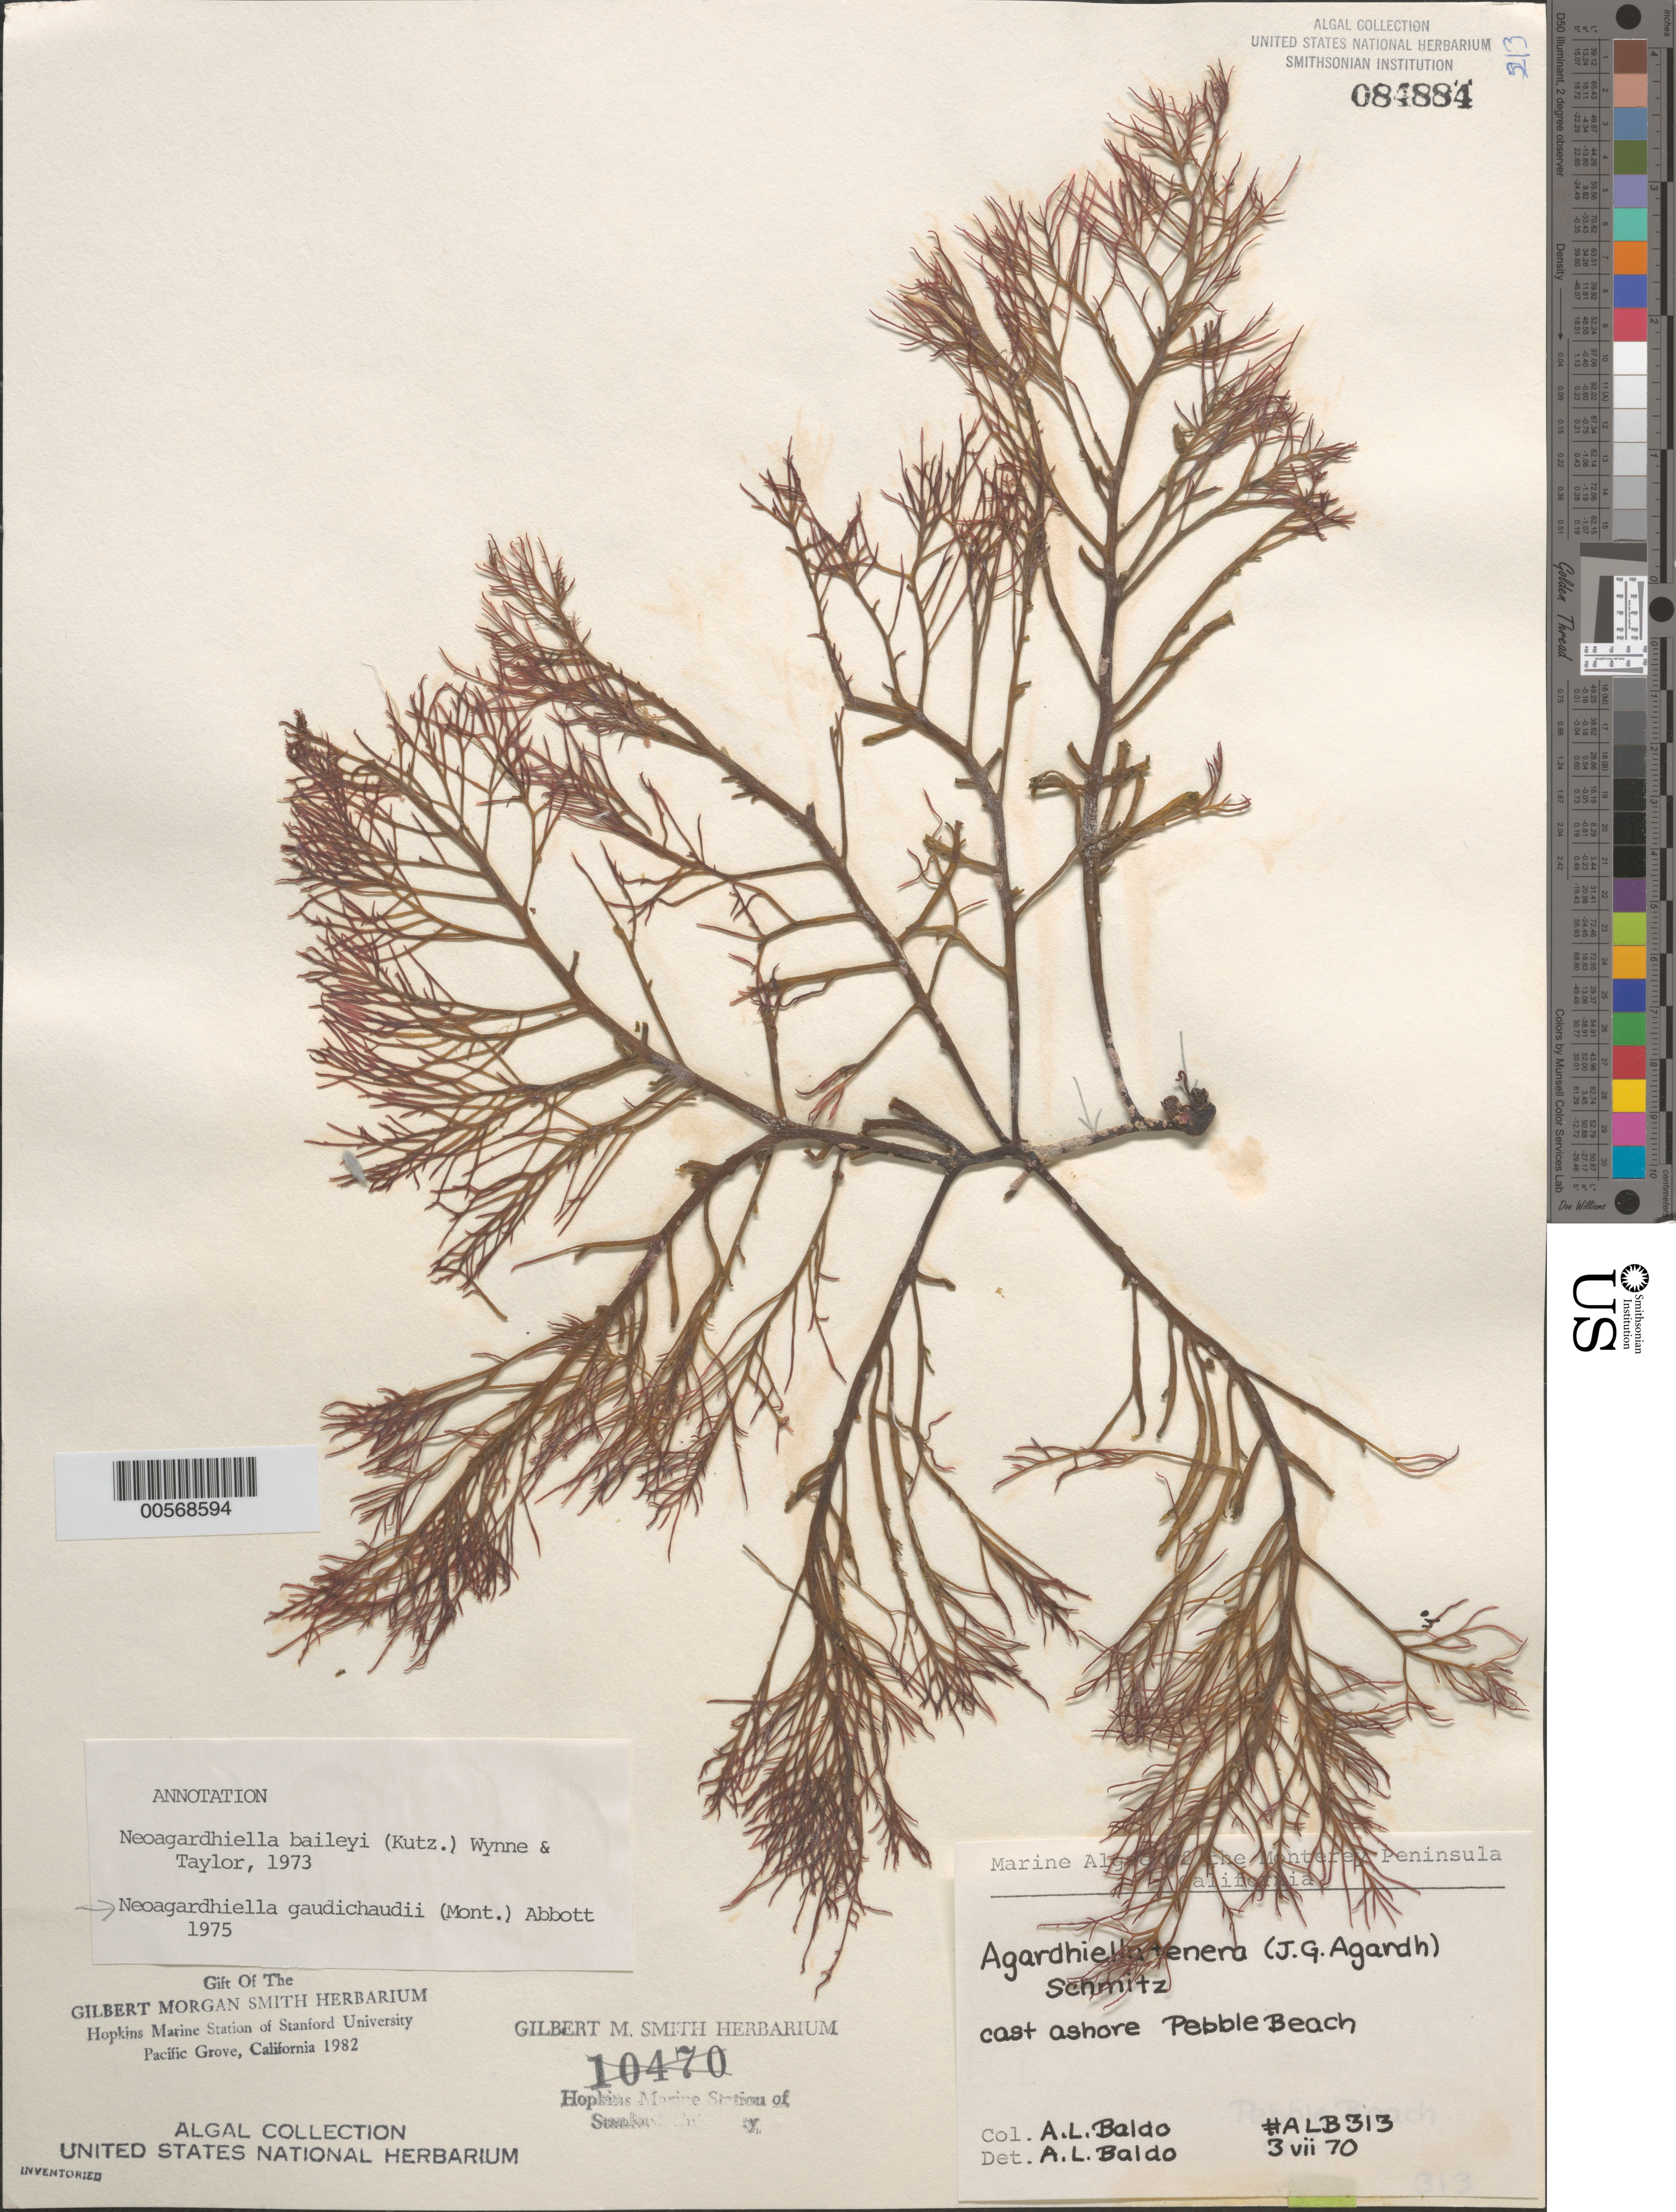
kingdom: Plantae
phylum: Rhodophyta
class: Florideophyceae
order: Gigartinales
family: Solieriaceae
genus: Sarcodiotheca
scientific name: Sarcodiotheca gaudichaudii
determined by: Algae name updating Project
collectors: A. Baldo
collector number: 313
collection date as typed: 03 Jul 1970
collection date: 1970-07-03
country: United States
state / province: California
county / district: Monterey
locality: Pebble Beach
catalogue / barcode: US 84884